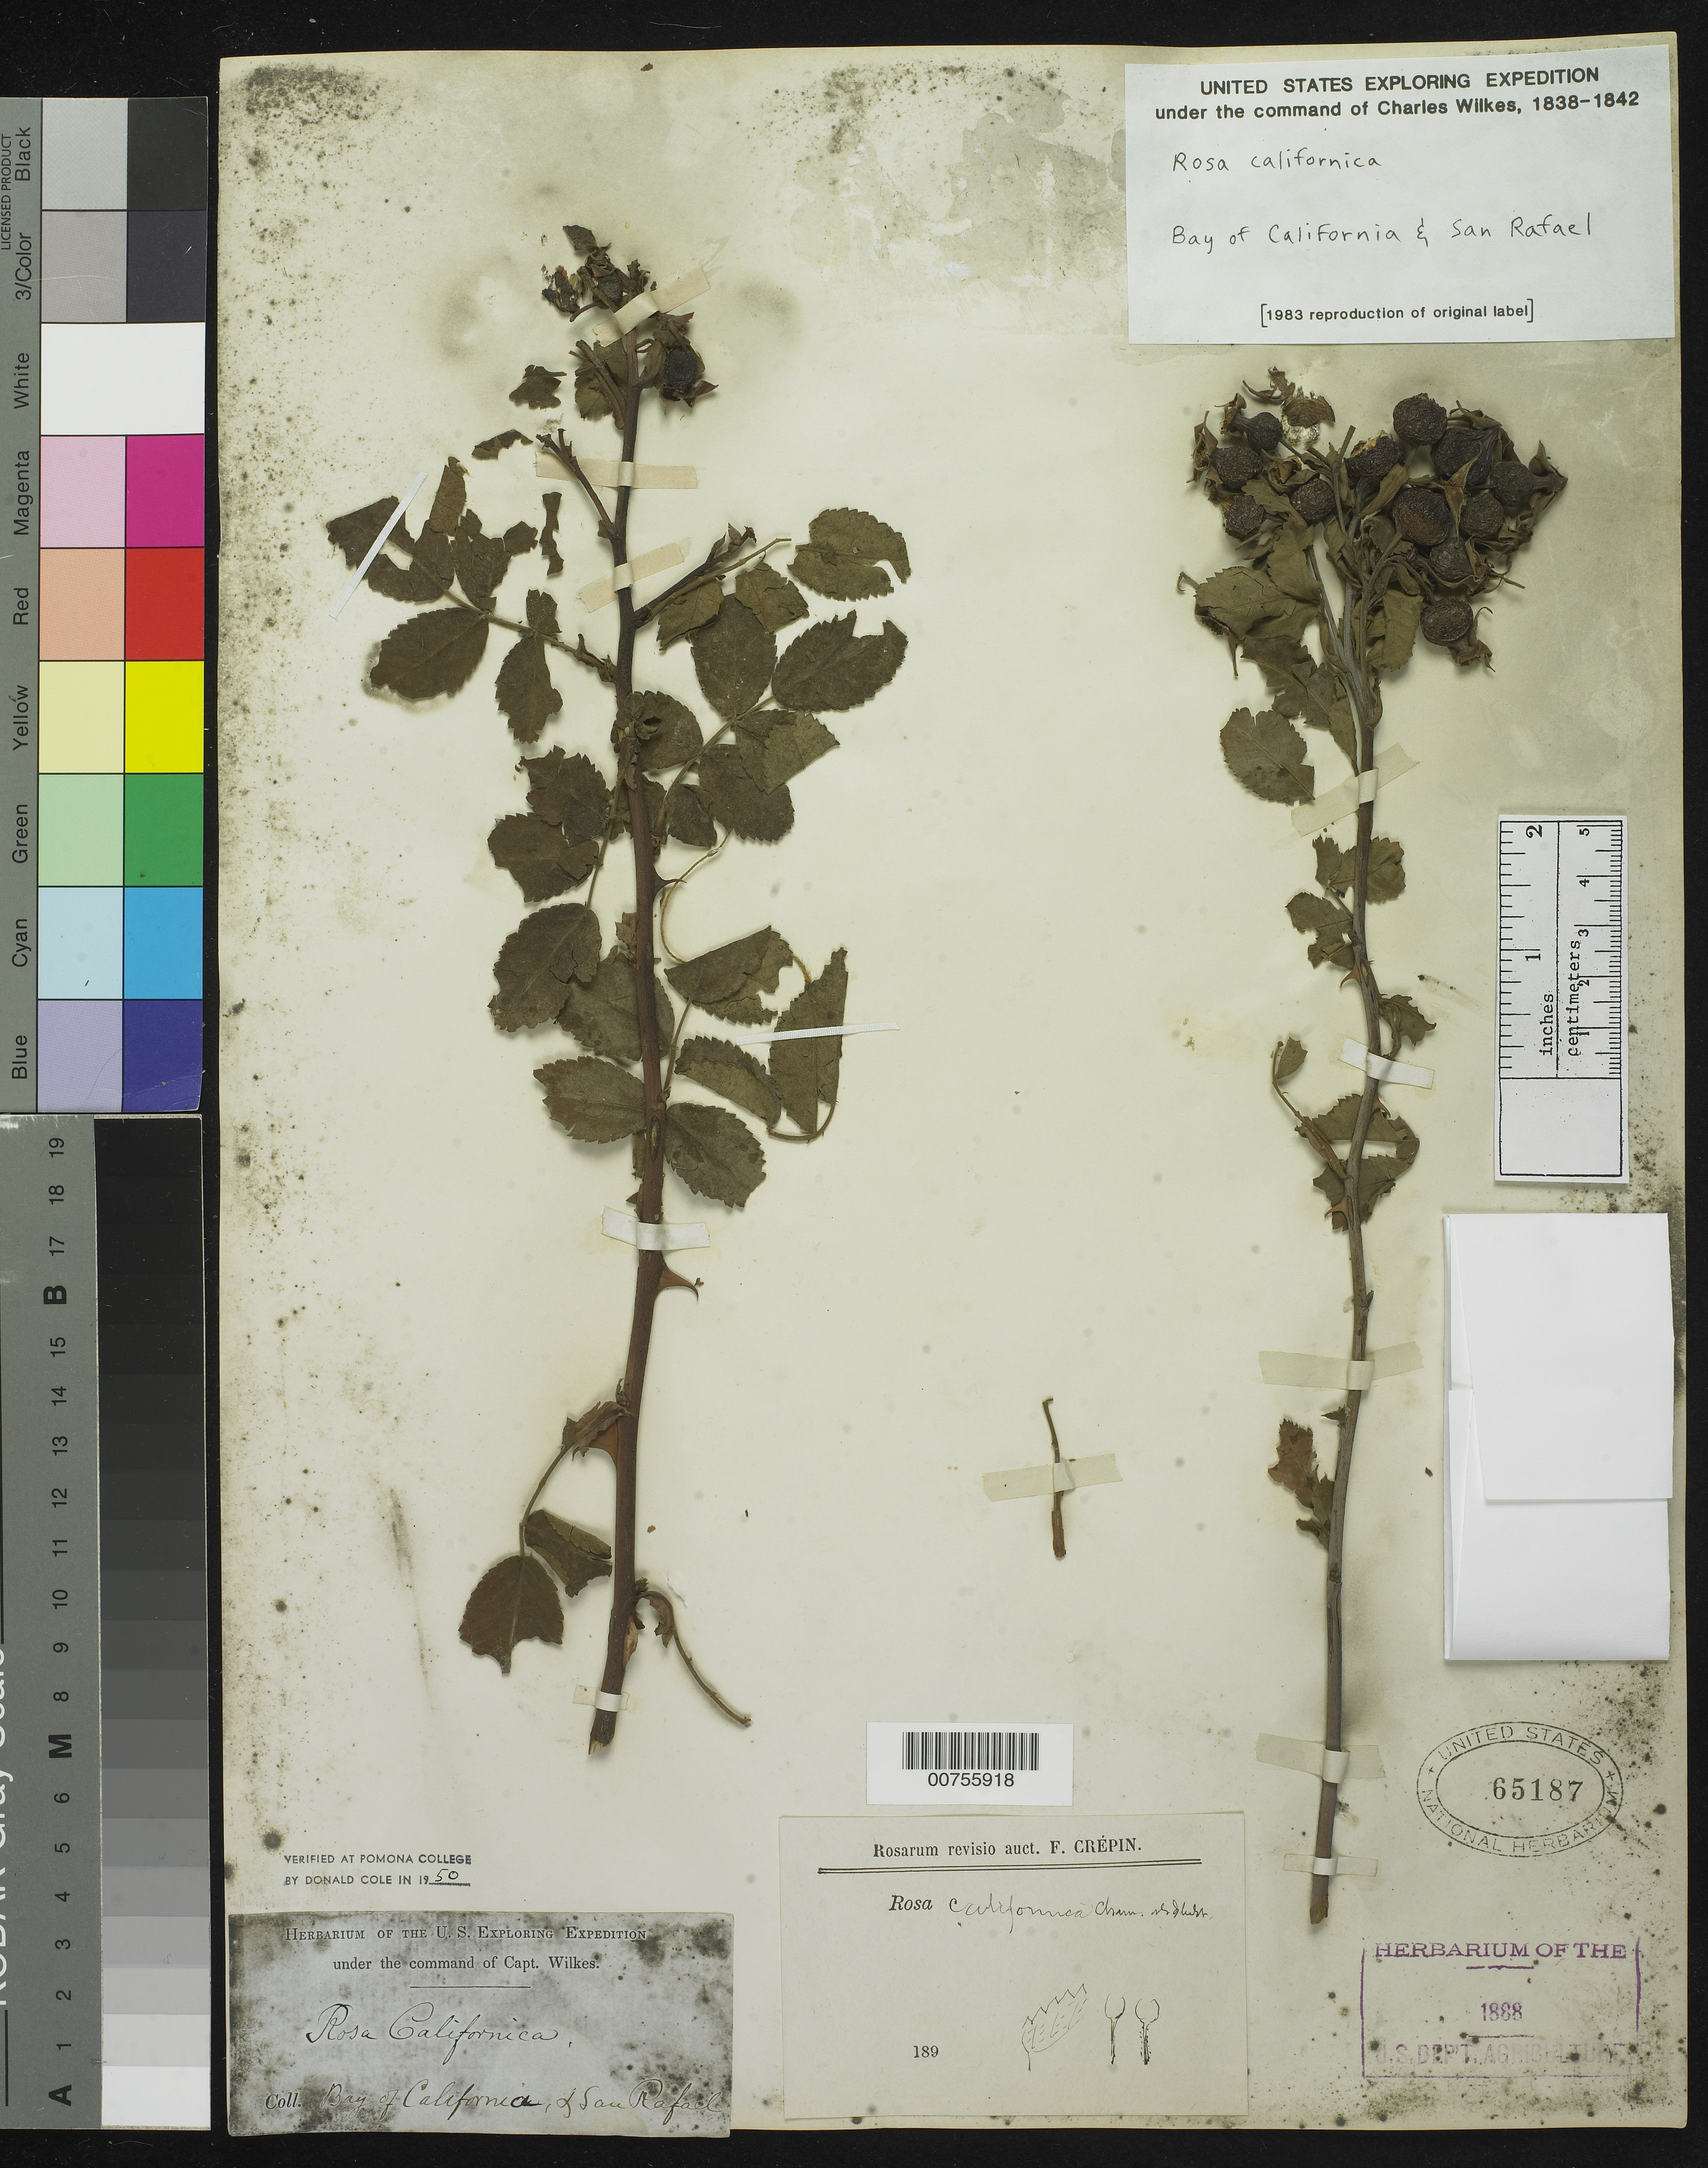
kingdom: Plantae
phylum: Tracheophyta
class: Magnoliopsida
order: Rosales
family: Rosaceae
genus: Rosa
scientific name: Rosa californica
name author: Cham. & Schltdl.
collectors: Wilkes Explor. Exped.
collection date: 1838/1842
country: United States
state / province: California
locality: Bay of California, San Rafael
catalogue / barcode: US 65187